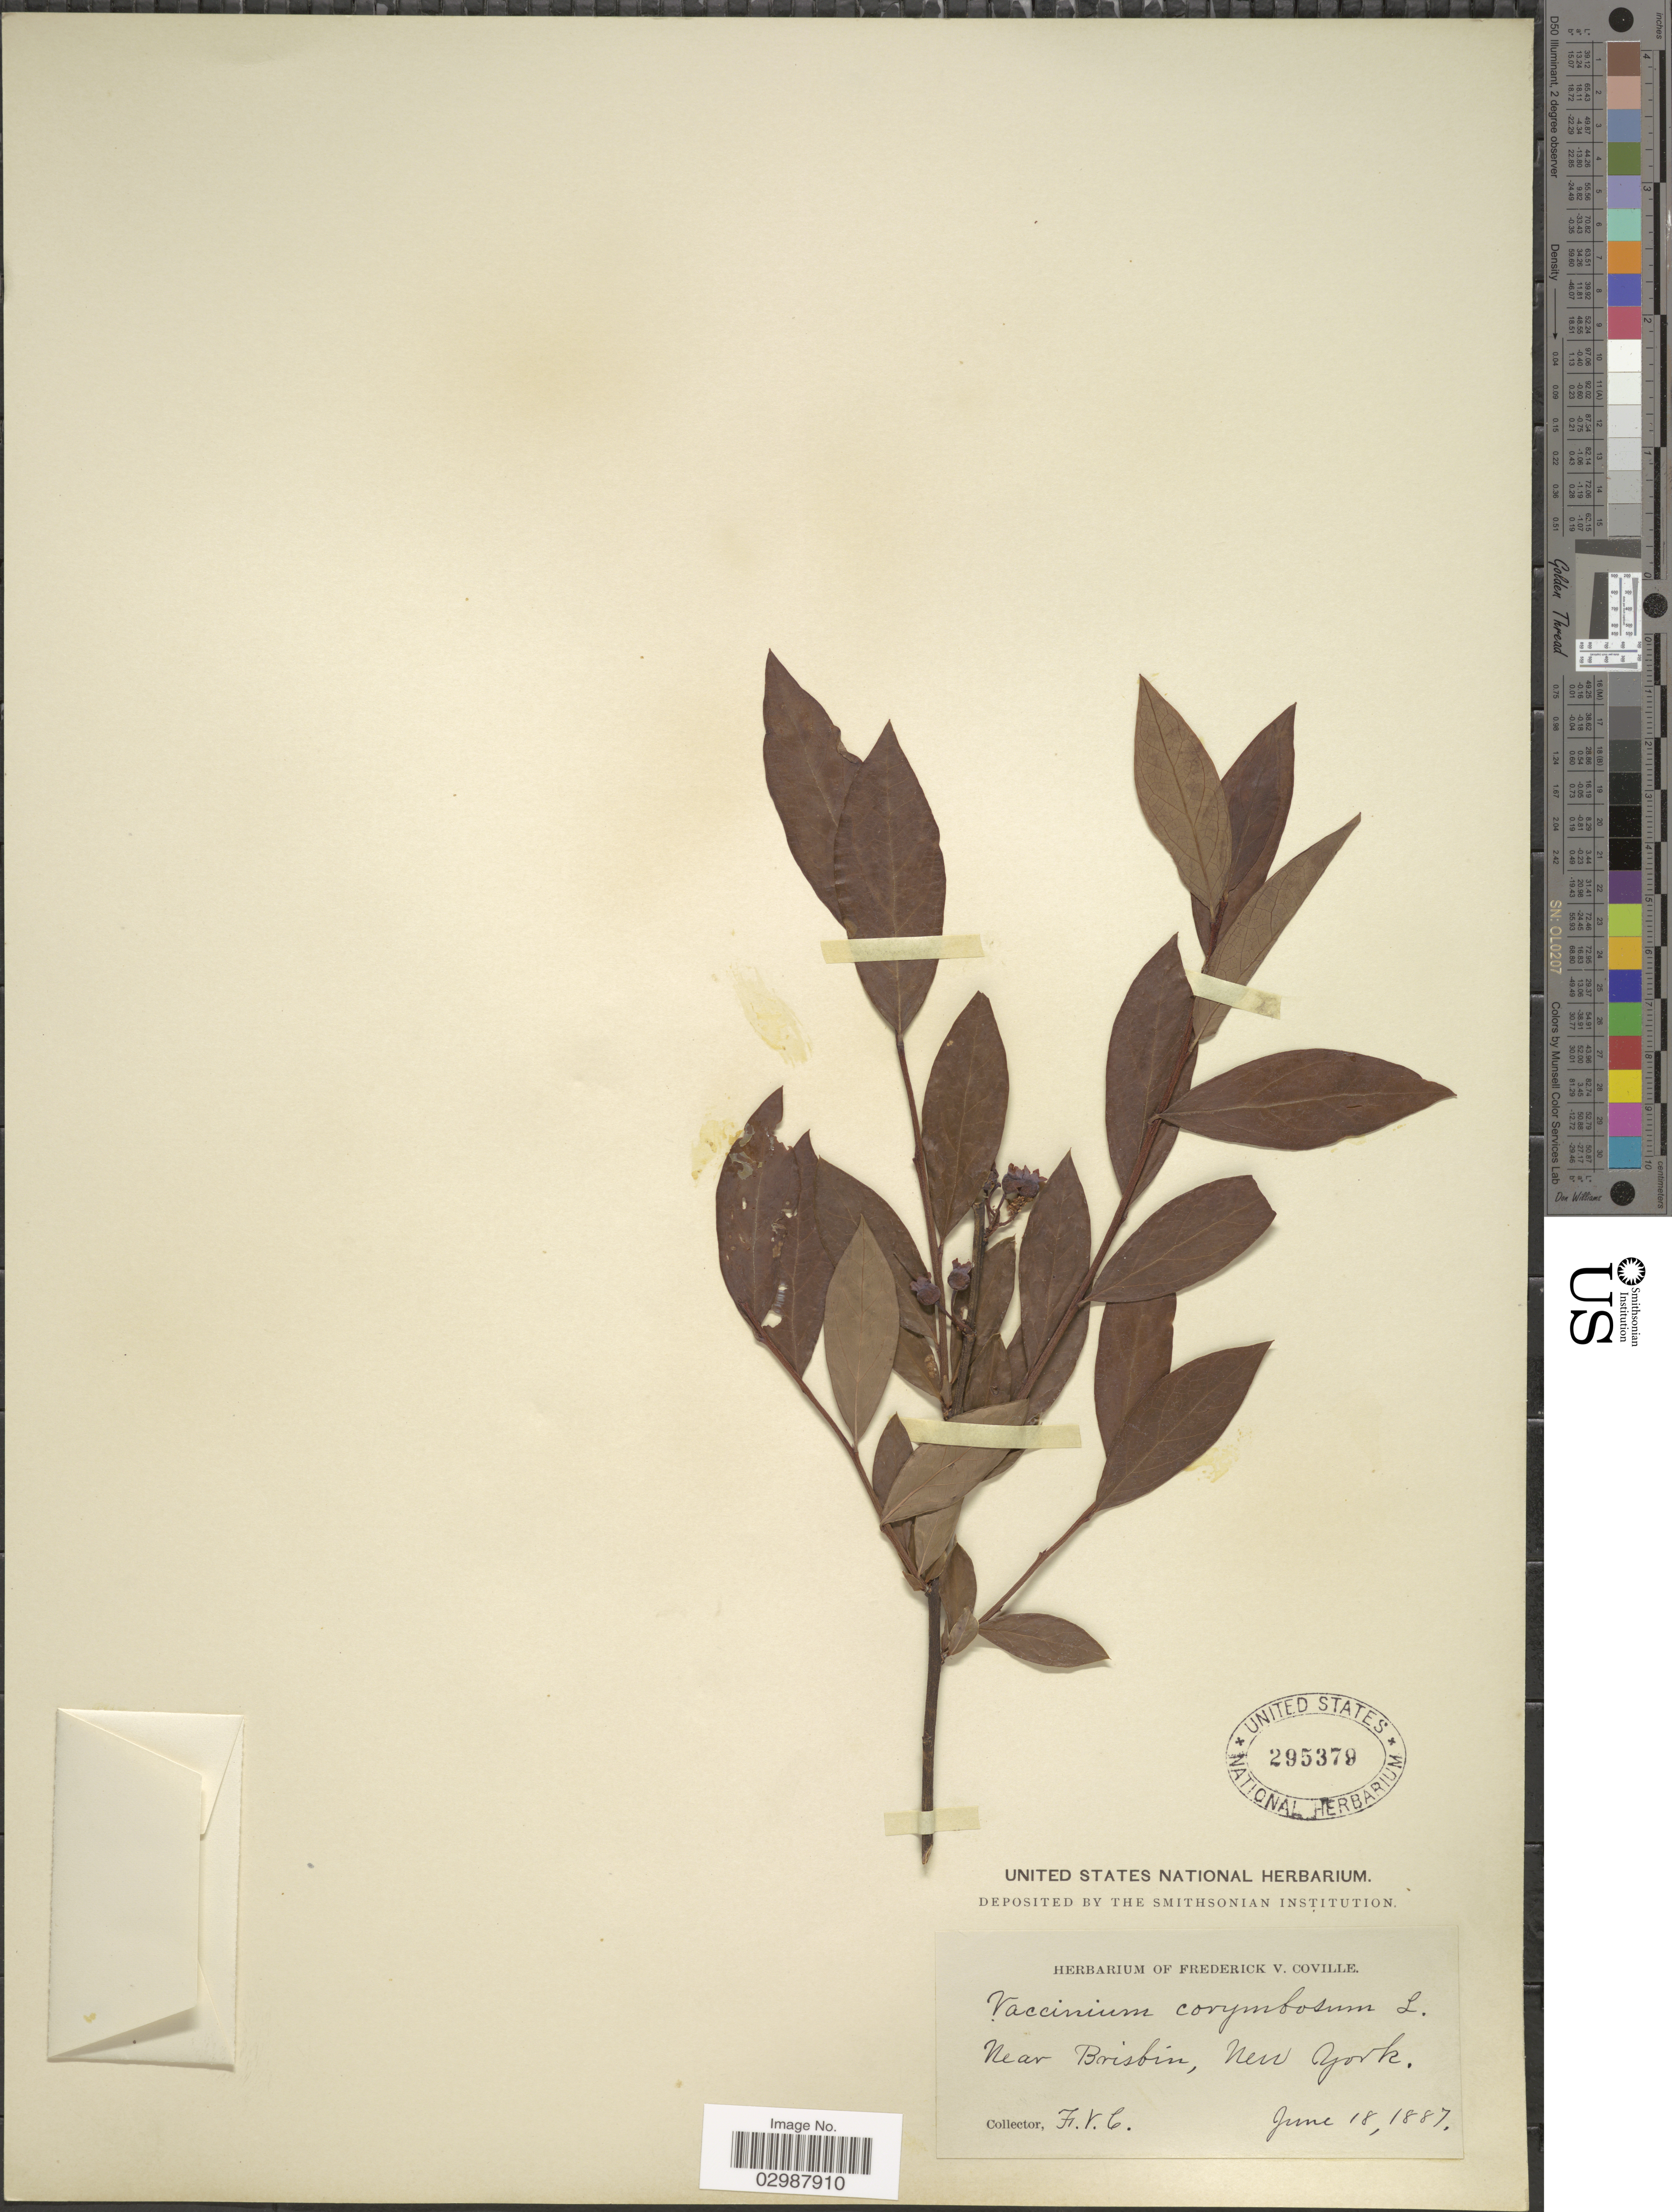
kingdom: Plantae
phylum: Tracheophyta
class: Magnoliopsida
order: Ericales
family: Ericaceae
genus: Vaccinium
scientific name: Vaccinium corymbosum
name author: L.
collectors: F. V. Coville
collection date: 1887-06-18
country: United States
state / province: New York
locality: Near Brisbin.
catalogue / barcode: US 295379